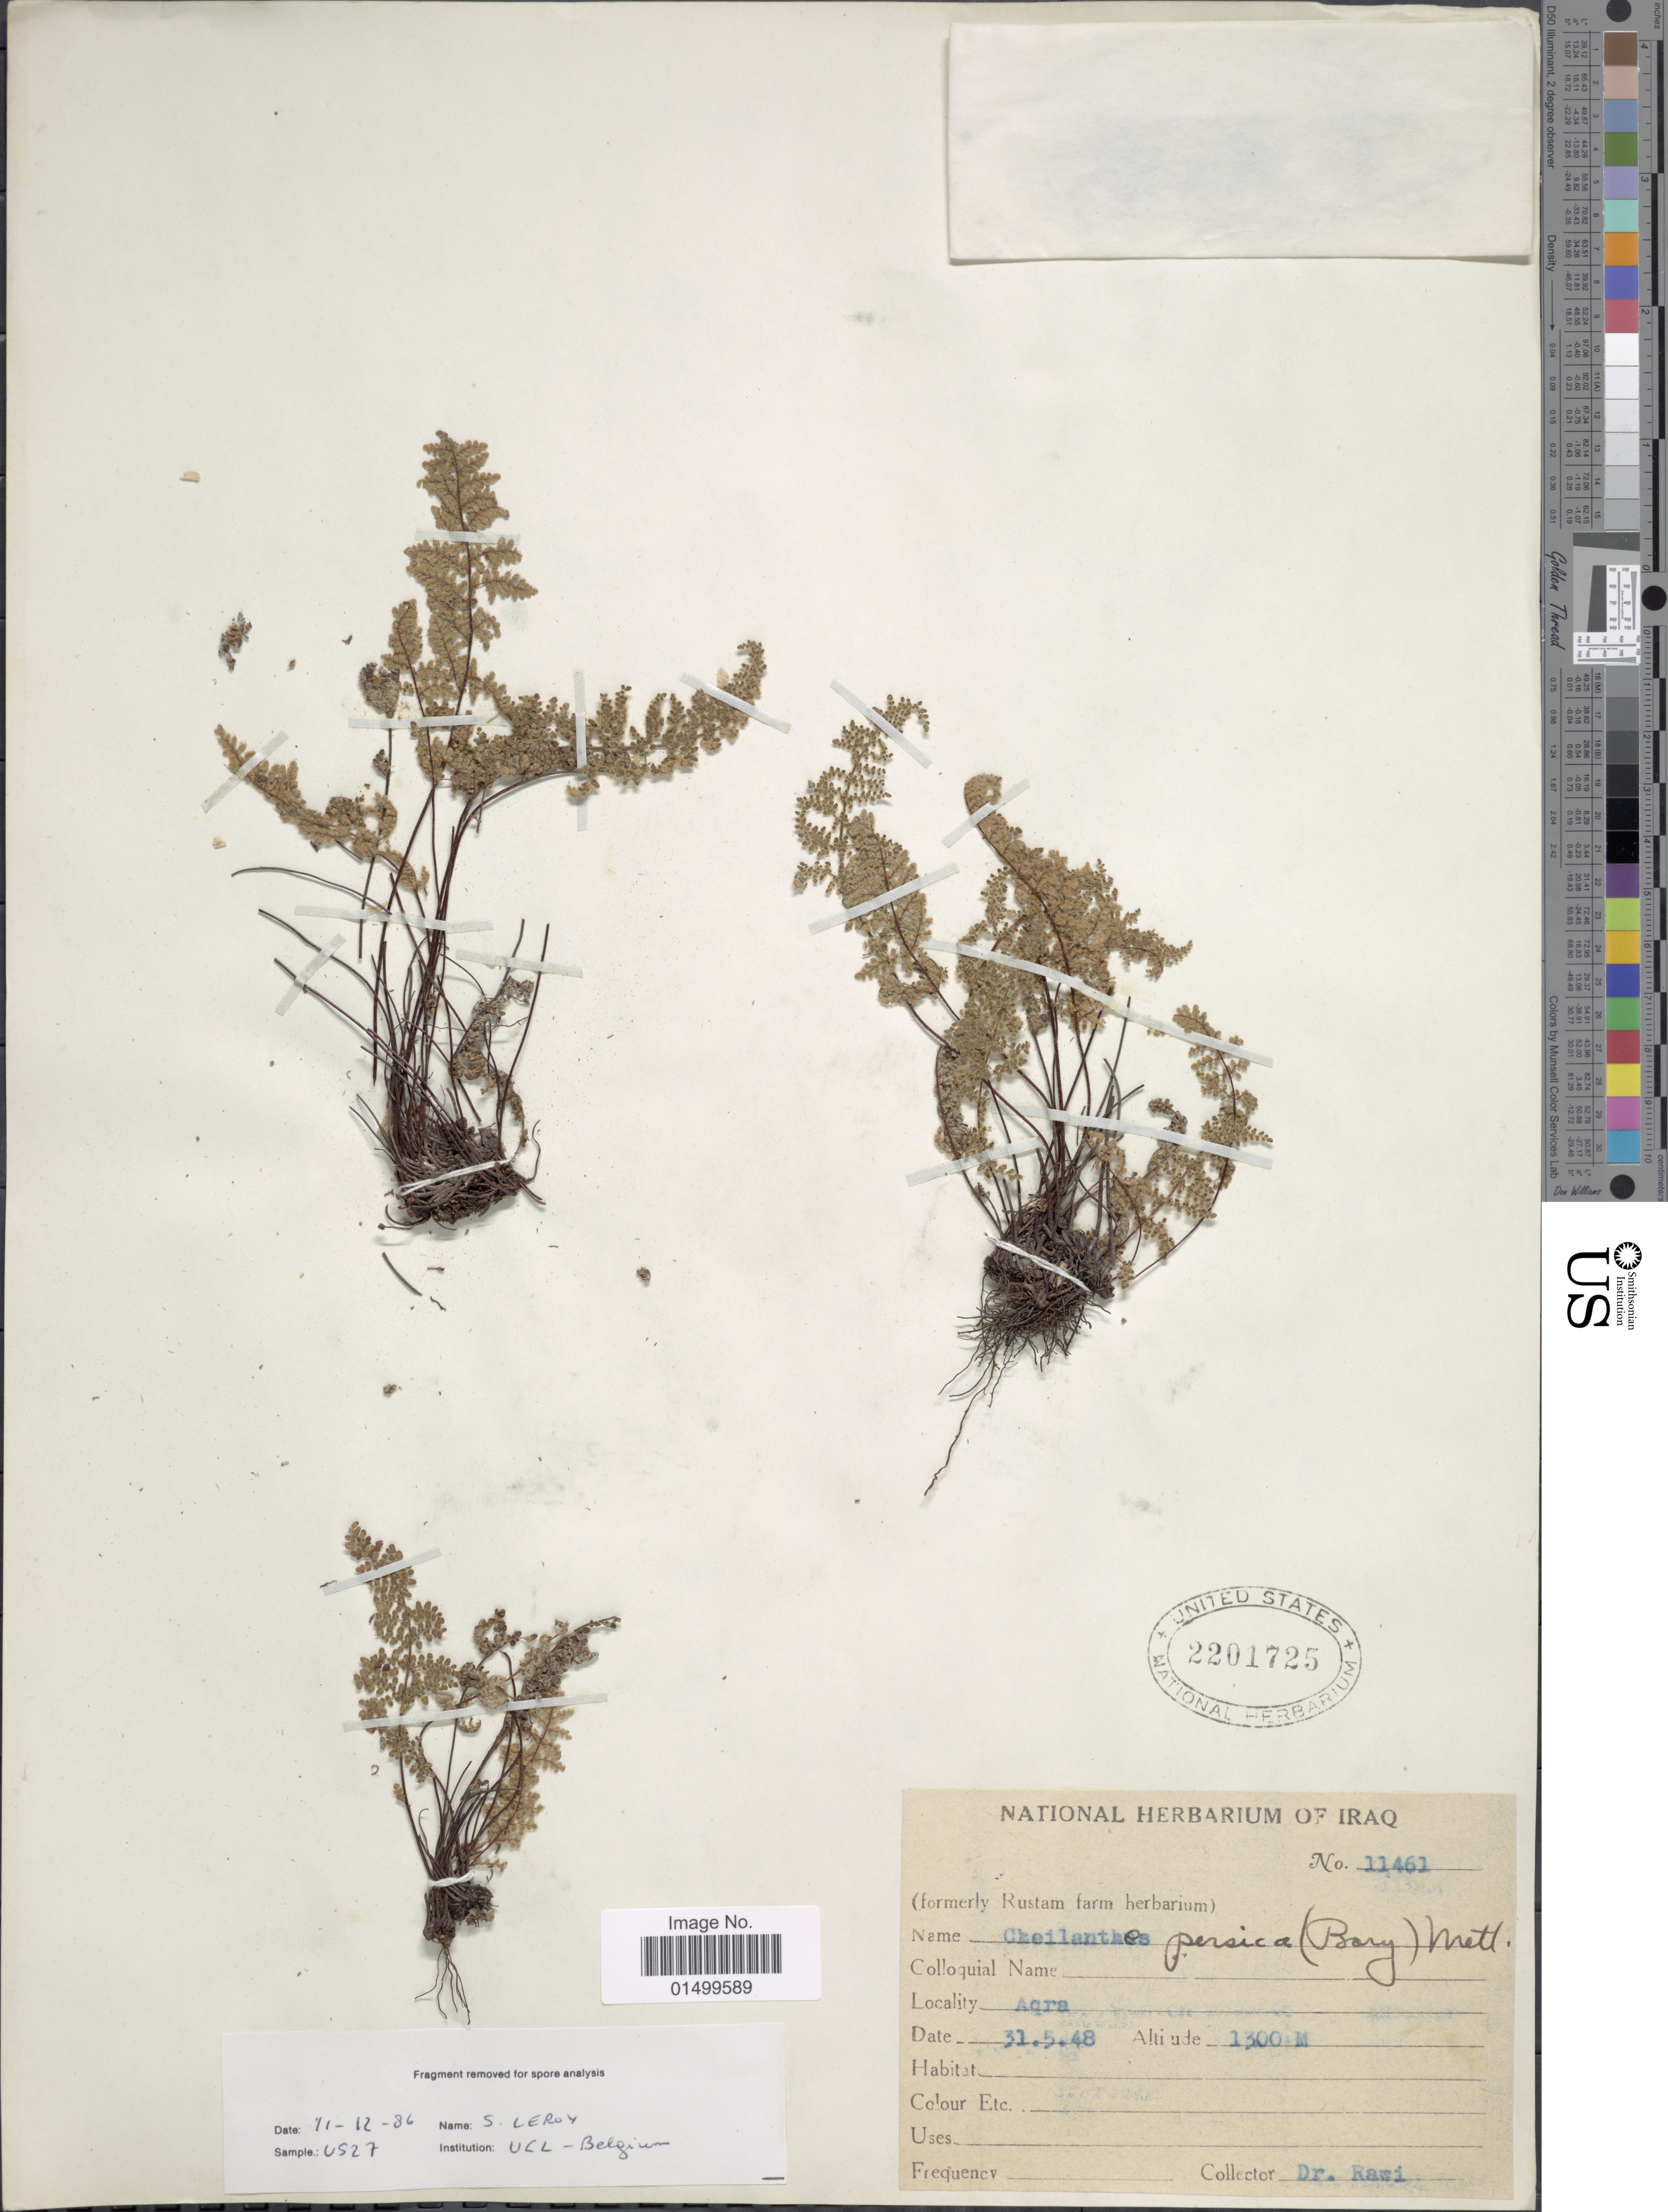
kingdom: Plantae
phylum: Tracheophyta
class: Polypodiopsida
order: Polypodiales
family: Pteridaceae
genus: Cheilanthes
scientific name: Cheilanthes persica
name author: (Bory) Mett. ex Kuhn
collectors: -. Rawi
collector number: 11461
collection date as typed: Transcribed d/m/y: 31/5/48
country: Iraq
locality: Aqra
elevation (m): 1300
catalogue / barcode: US 2201725